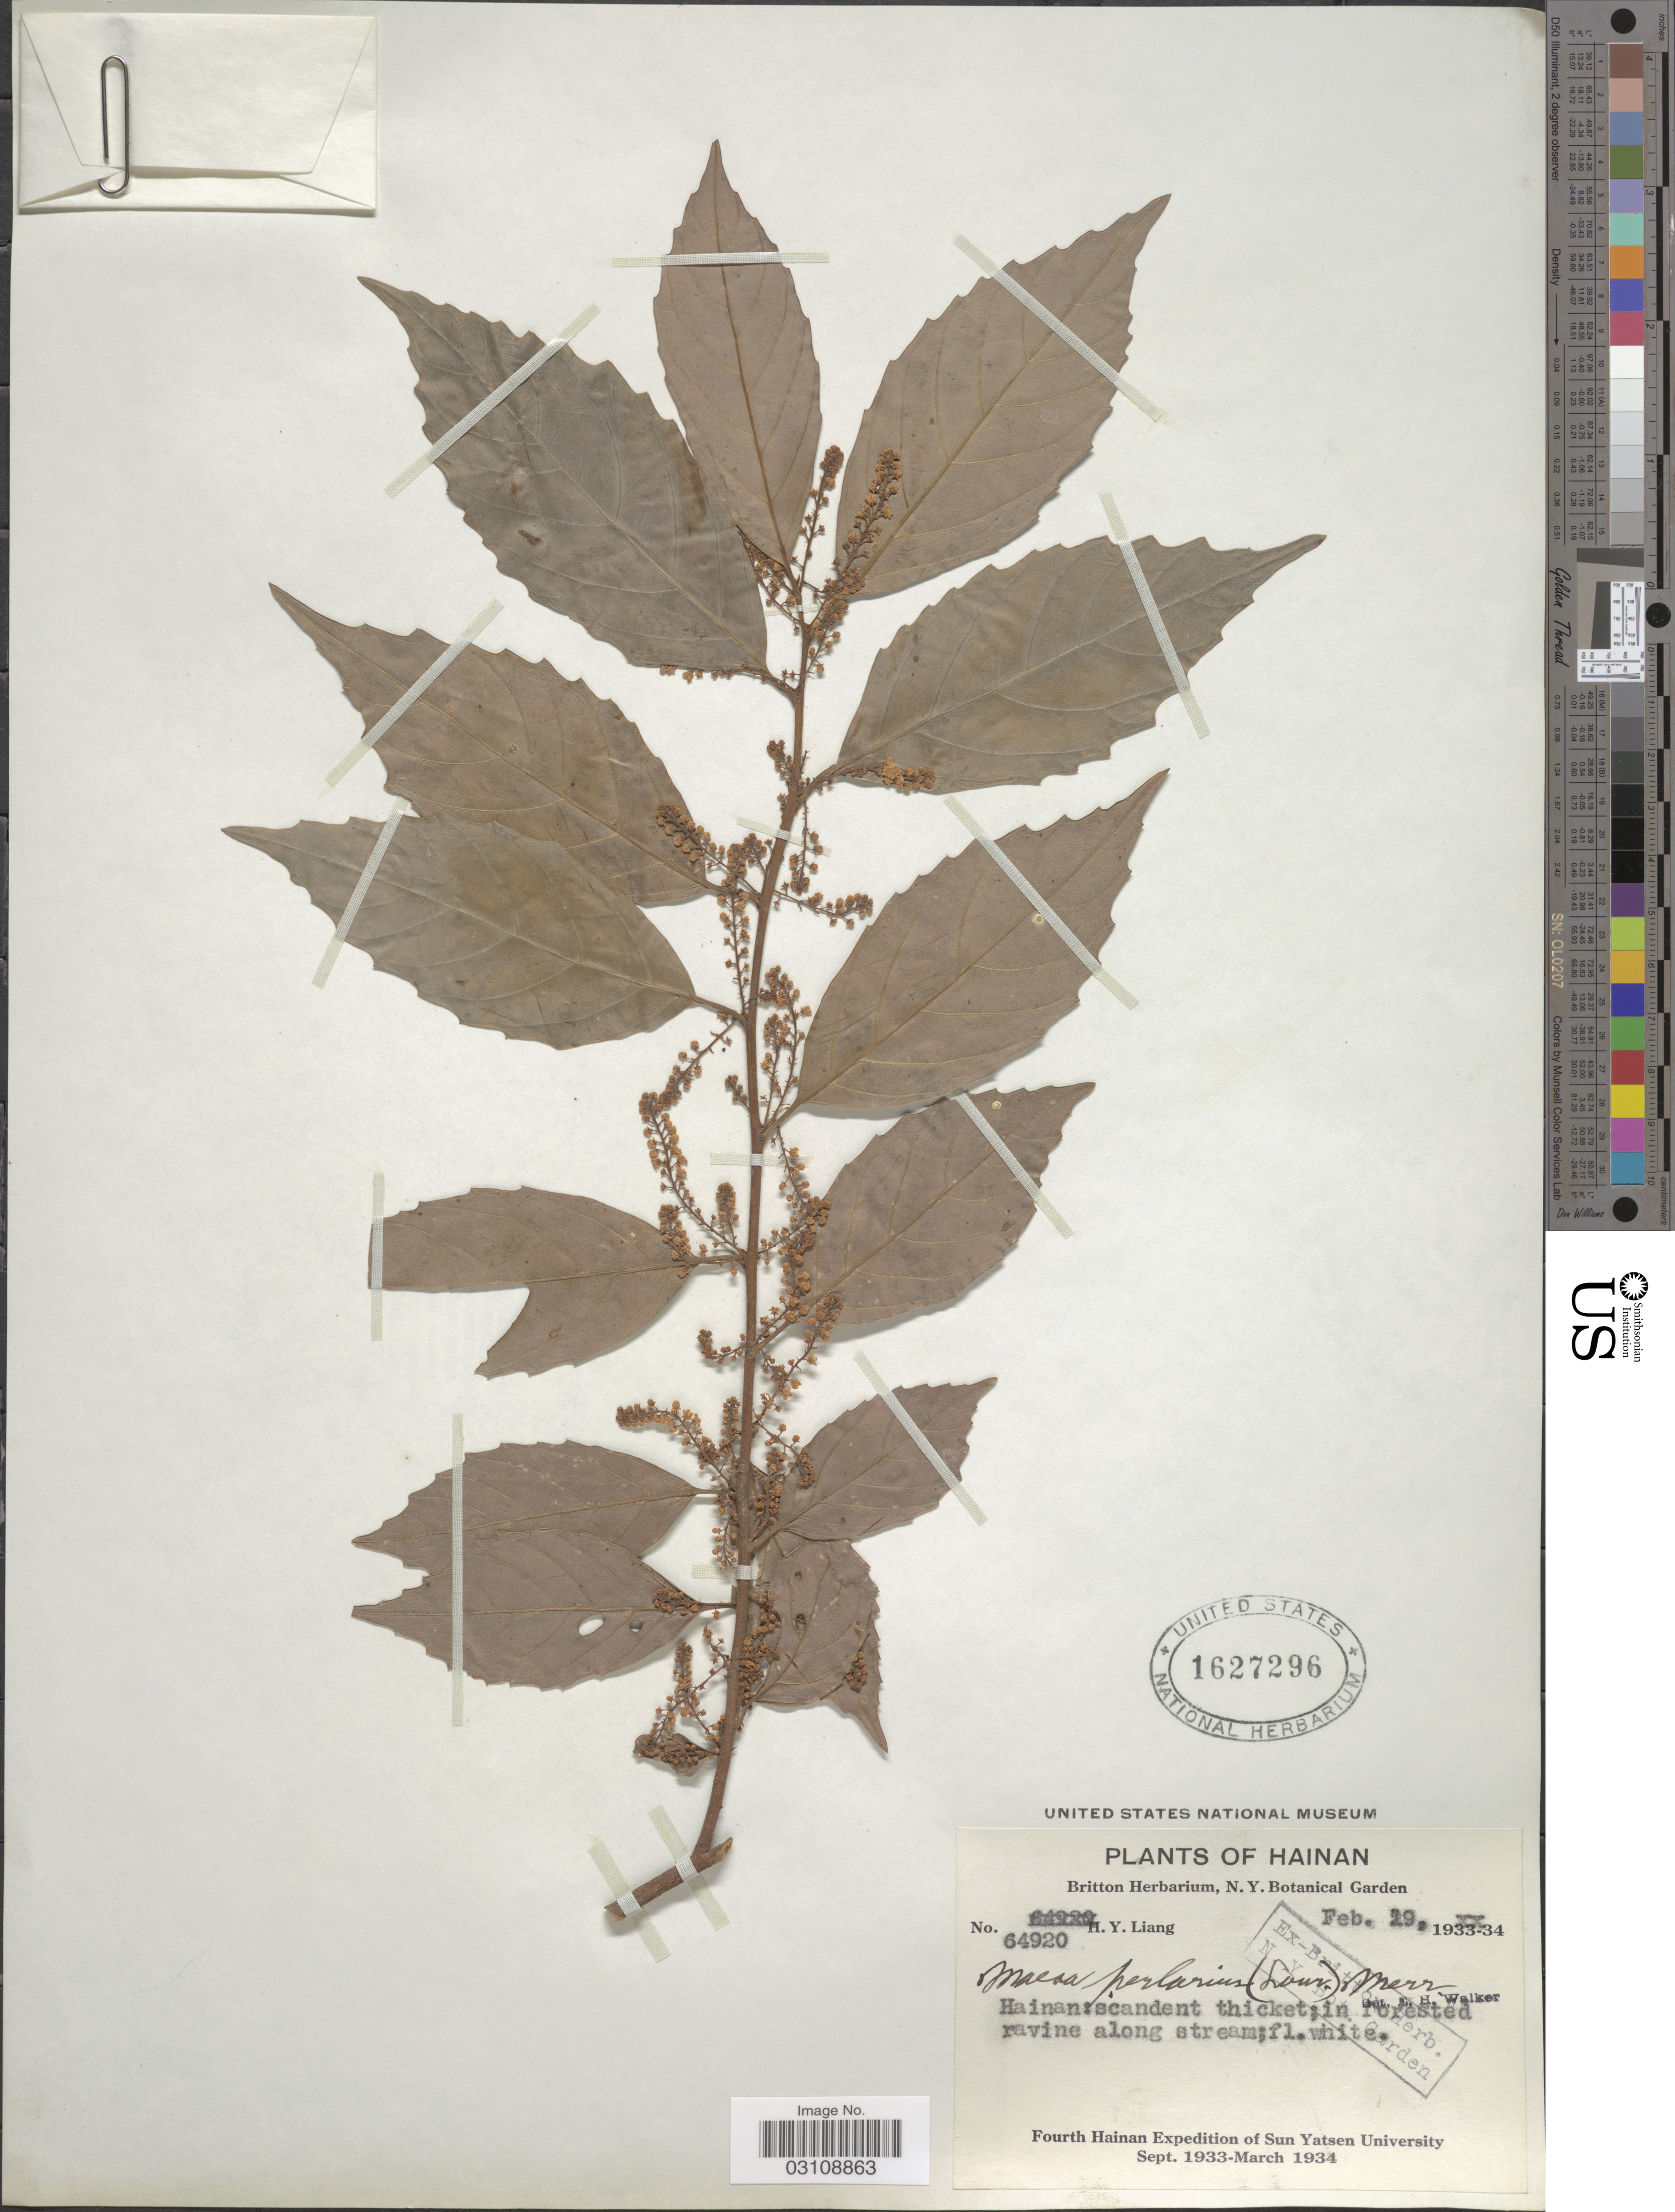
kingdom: Plantae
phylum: Tracheophyta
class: Magnoliopsida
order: Ericales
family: Primulaceae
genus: Maesa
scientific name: Maesa perlaria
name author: (Lour.) Merr.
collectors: H. Y. Liang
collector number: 64920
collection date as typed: Transcribed d/m/y: 29/2/1934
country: China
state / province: Hainan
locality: Hainan.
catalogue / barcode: US 1627296